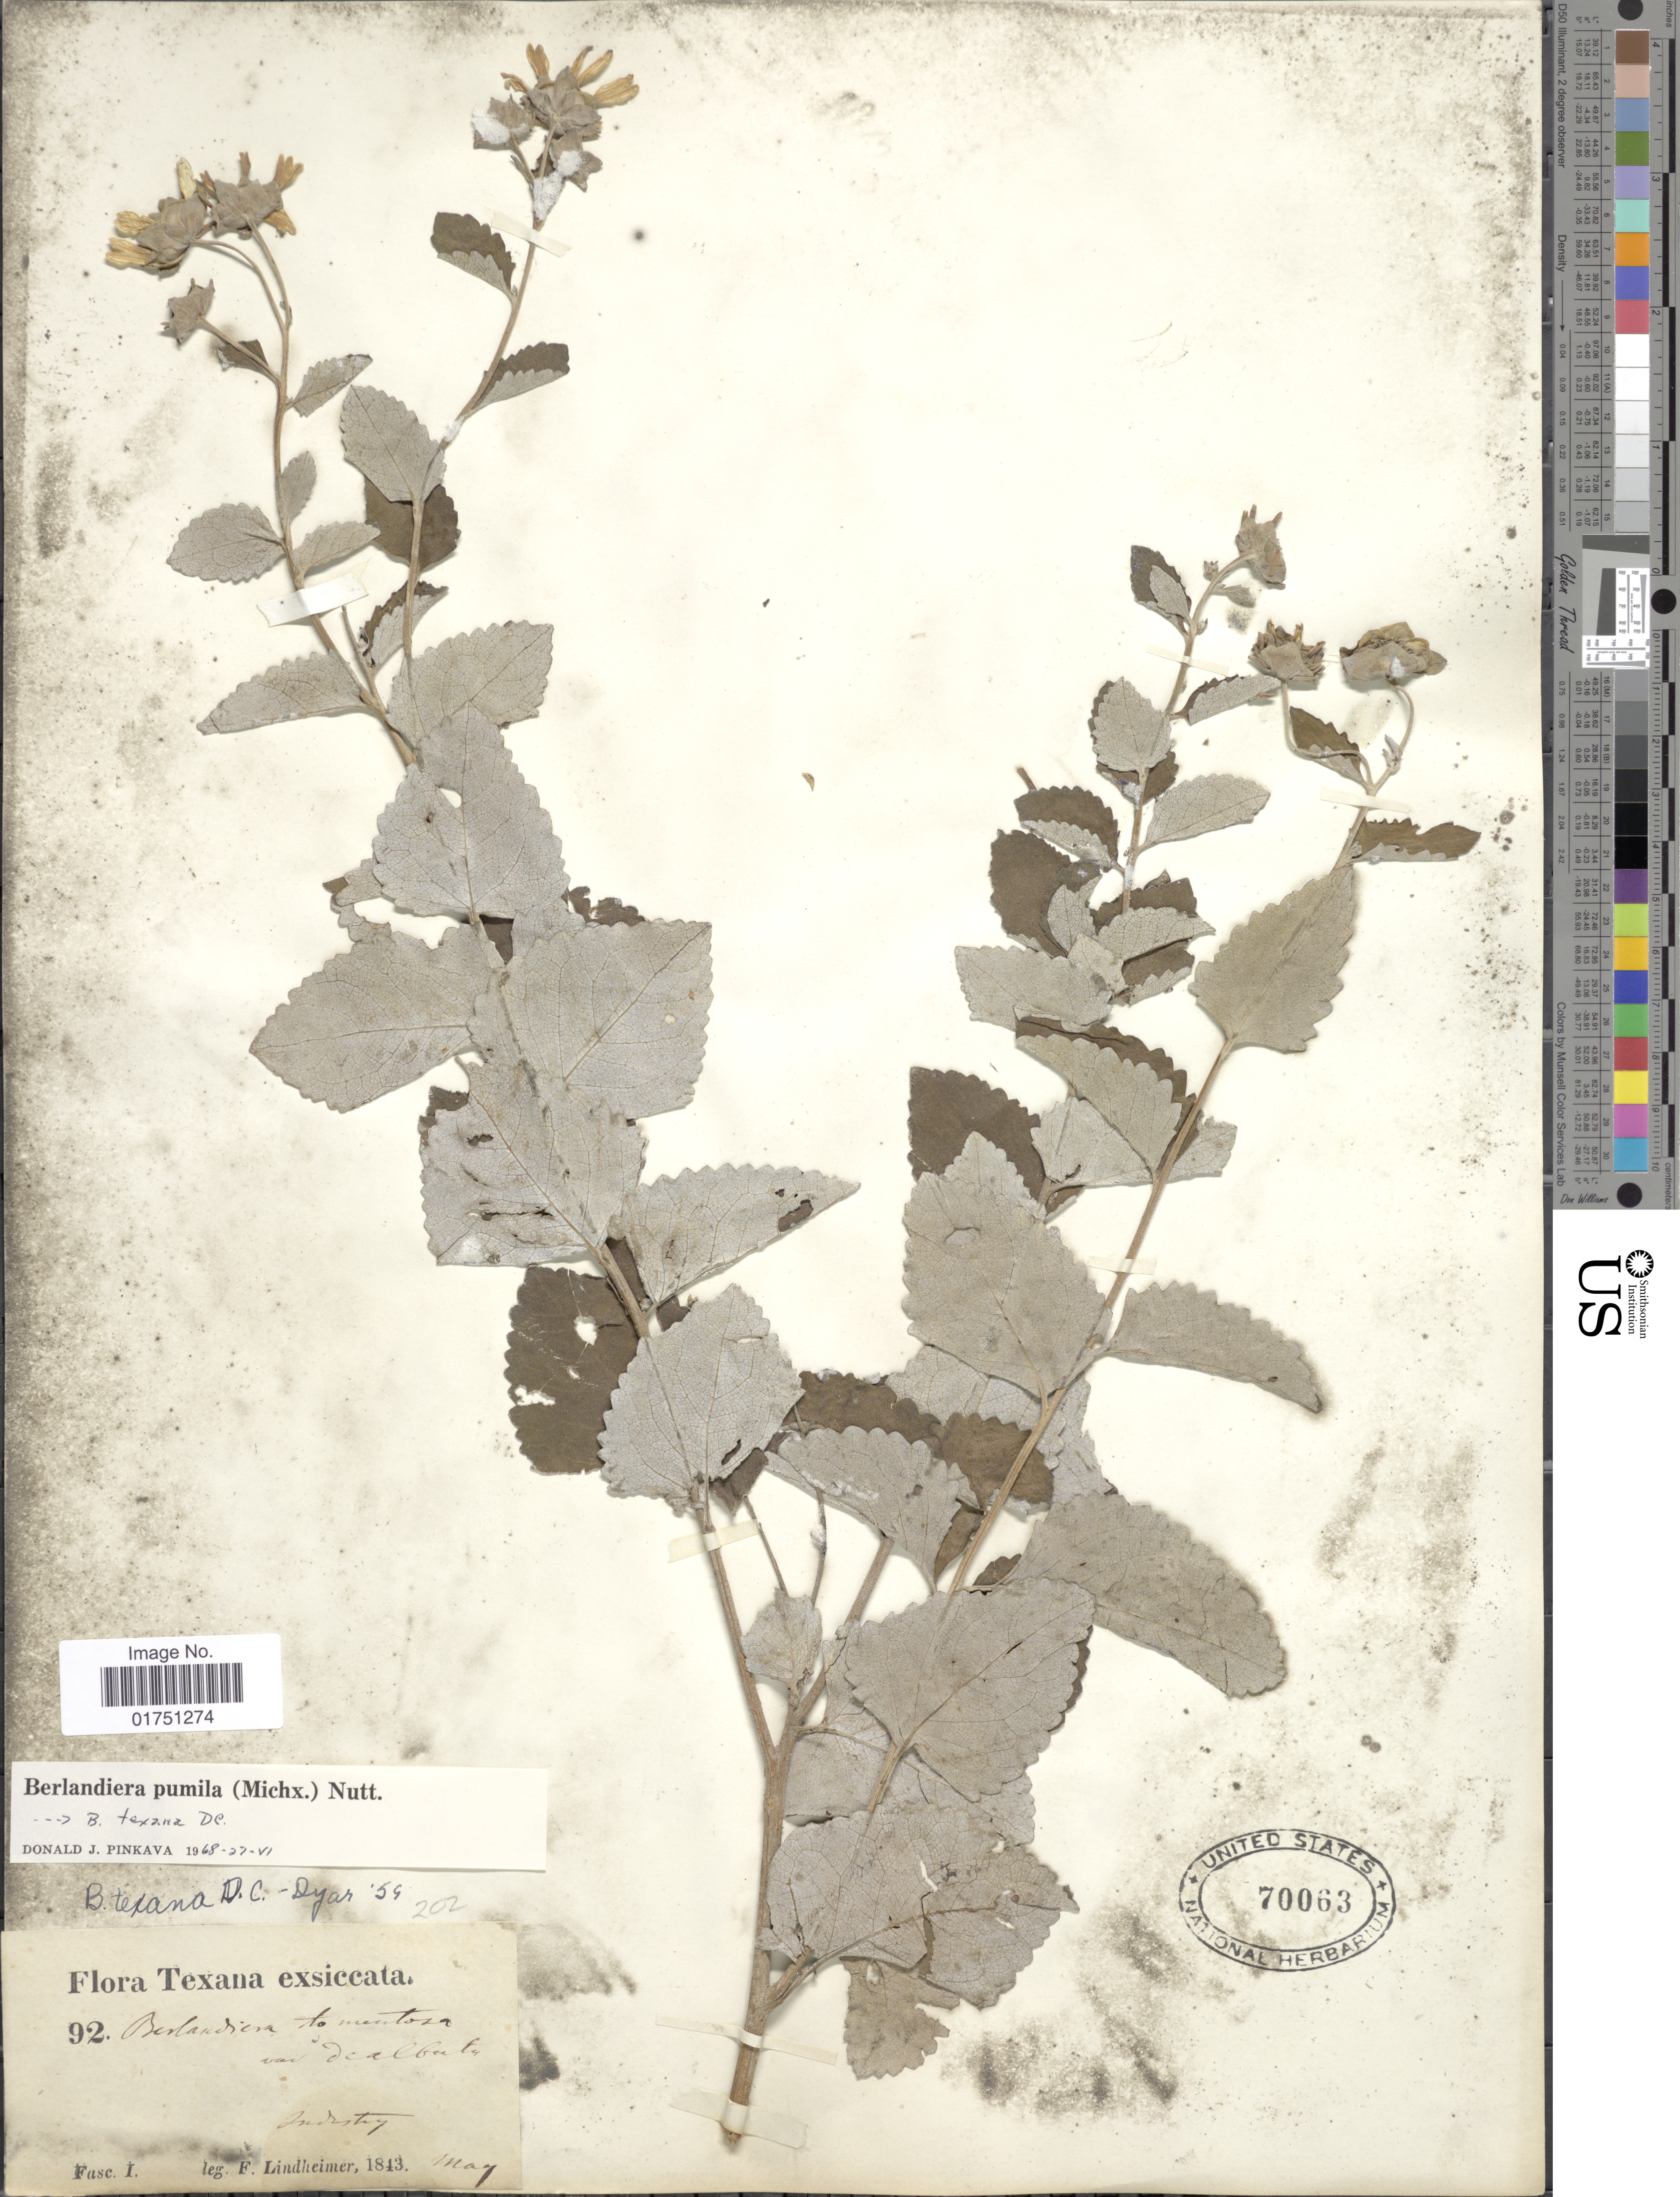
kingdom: Plantae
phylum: Tracheophyta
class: Magnoliopsida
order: Asterales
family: Asteraceae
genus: Berlandiera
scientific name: Berlandiera pumila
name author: (Michx.) Nutt.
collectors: F. Lindheimer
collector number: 92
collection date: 1843-05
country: United States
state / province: Texas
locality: Texana. Industry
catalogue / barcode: US 70063